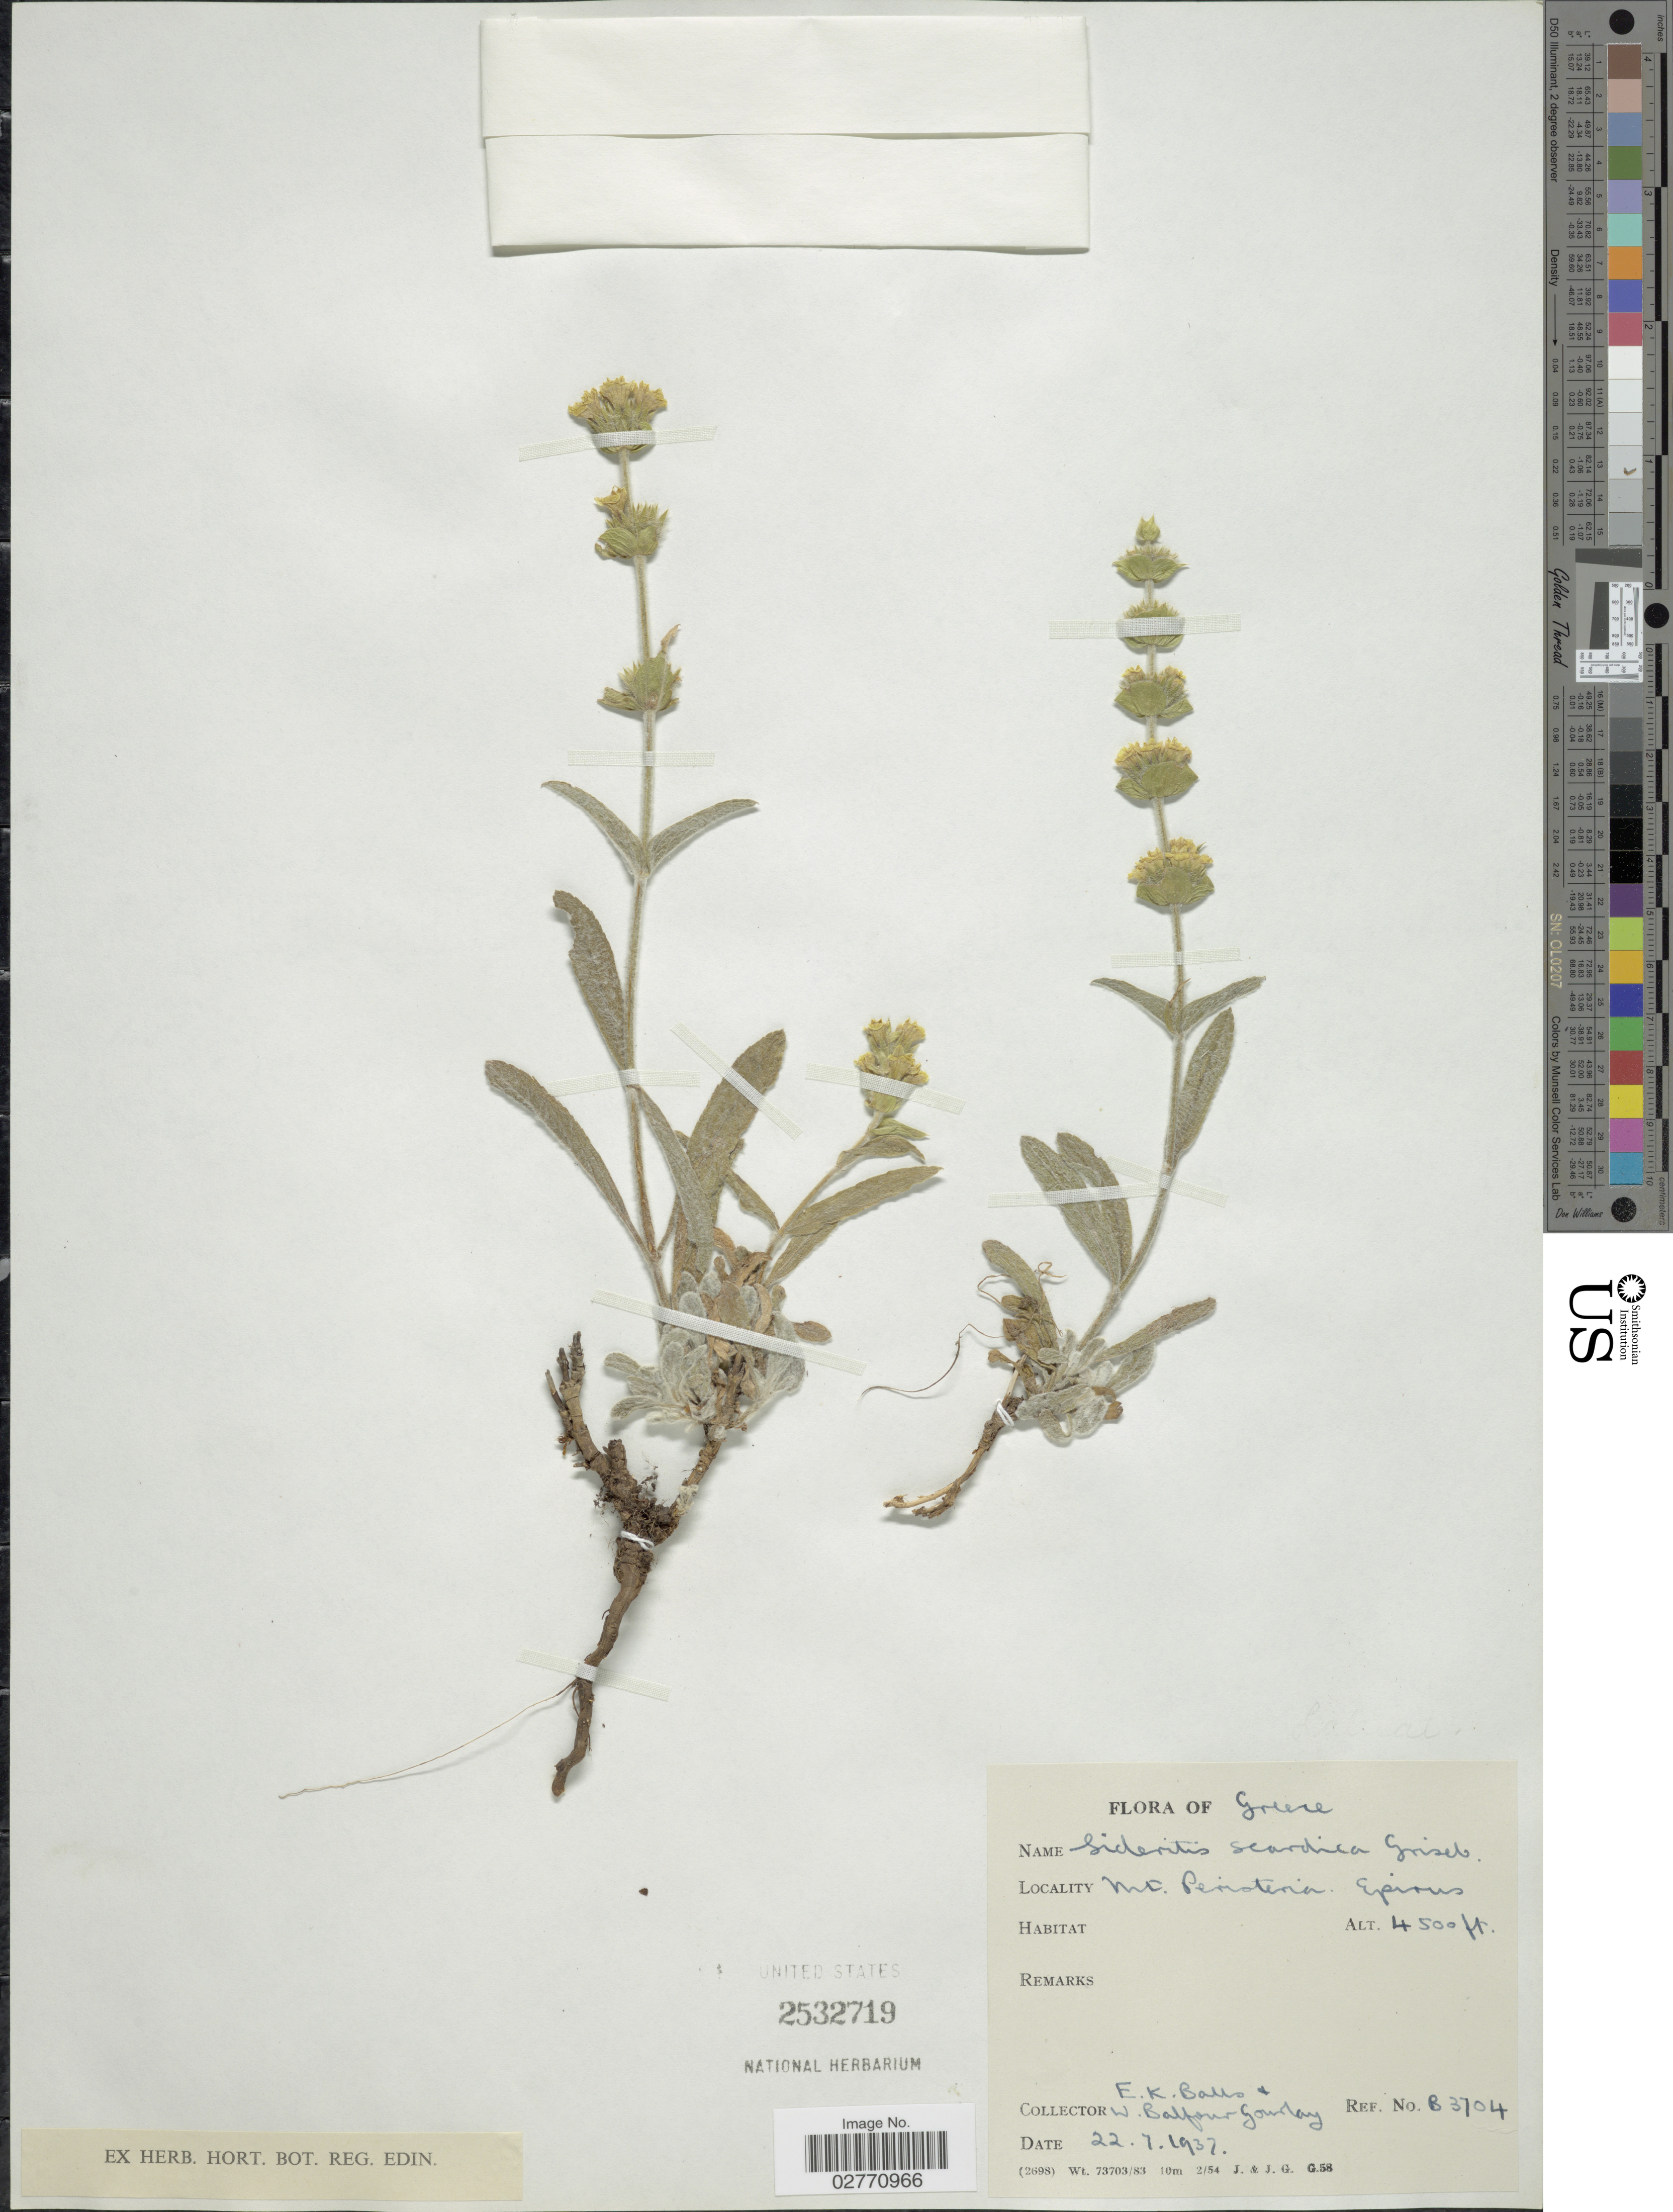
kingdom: Plantae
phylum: Tracheophyta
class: Magnoliopsida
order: Lamiales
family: Lamiaceae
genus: Sideritis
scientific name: Sideritis scardica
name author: Griseb.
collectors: E. K. Balls, W. Balfour & Gourlay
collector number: B 3704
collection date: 1937-07-22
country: Greece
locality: Mt. Peristeria. Epirus.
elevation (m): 1372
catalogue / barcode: US 2532719